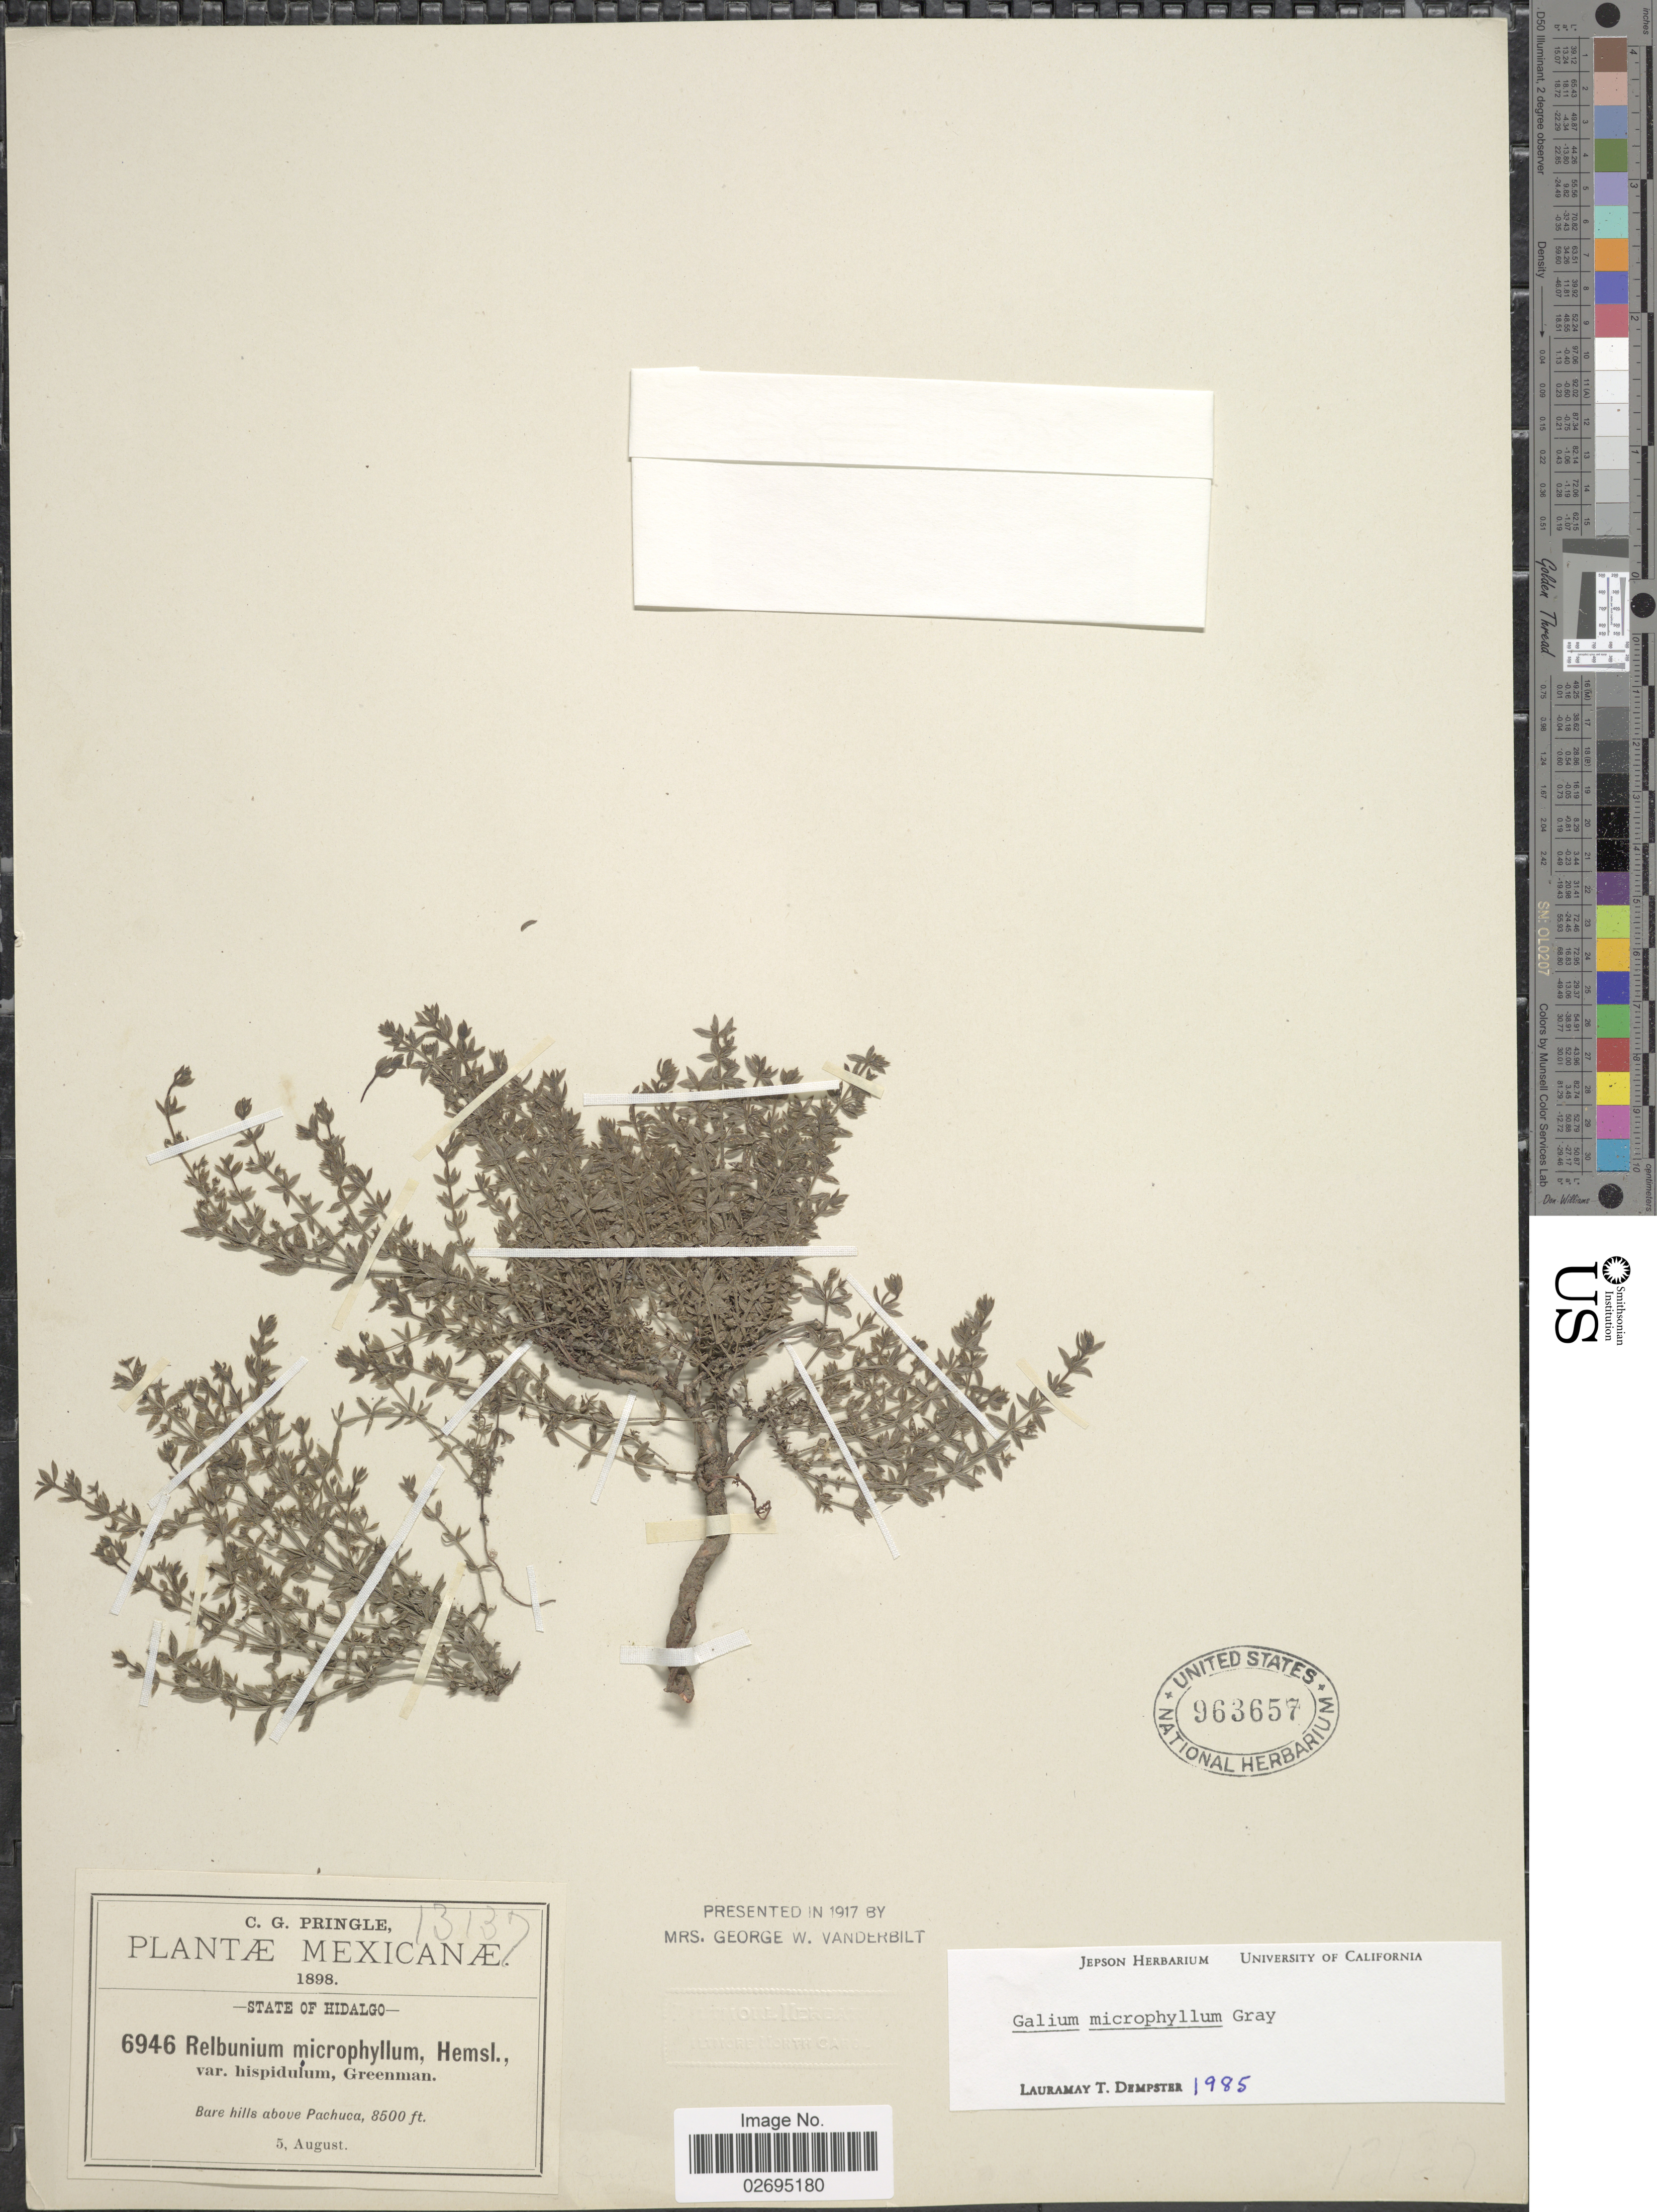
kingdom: Plantae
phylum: Tracheophyta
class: Magnoliopsida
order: Gentianales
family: Rubiaceae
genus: Galium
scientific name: Galium microphyllum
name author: A. Gray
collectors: C. G. Pringle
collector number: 6946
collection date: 1898-08-05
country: Mexico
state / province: Hidalgo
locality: Bare hills above Pachuca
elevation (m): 2591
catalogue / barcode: US 963657